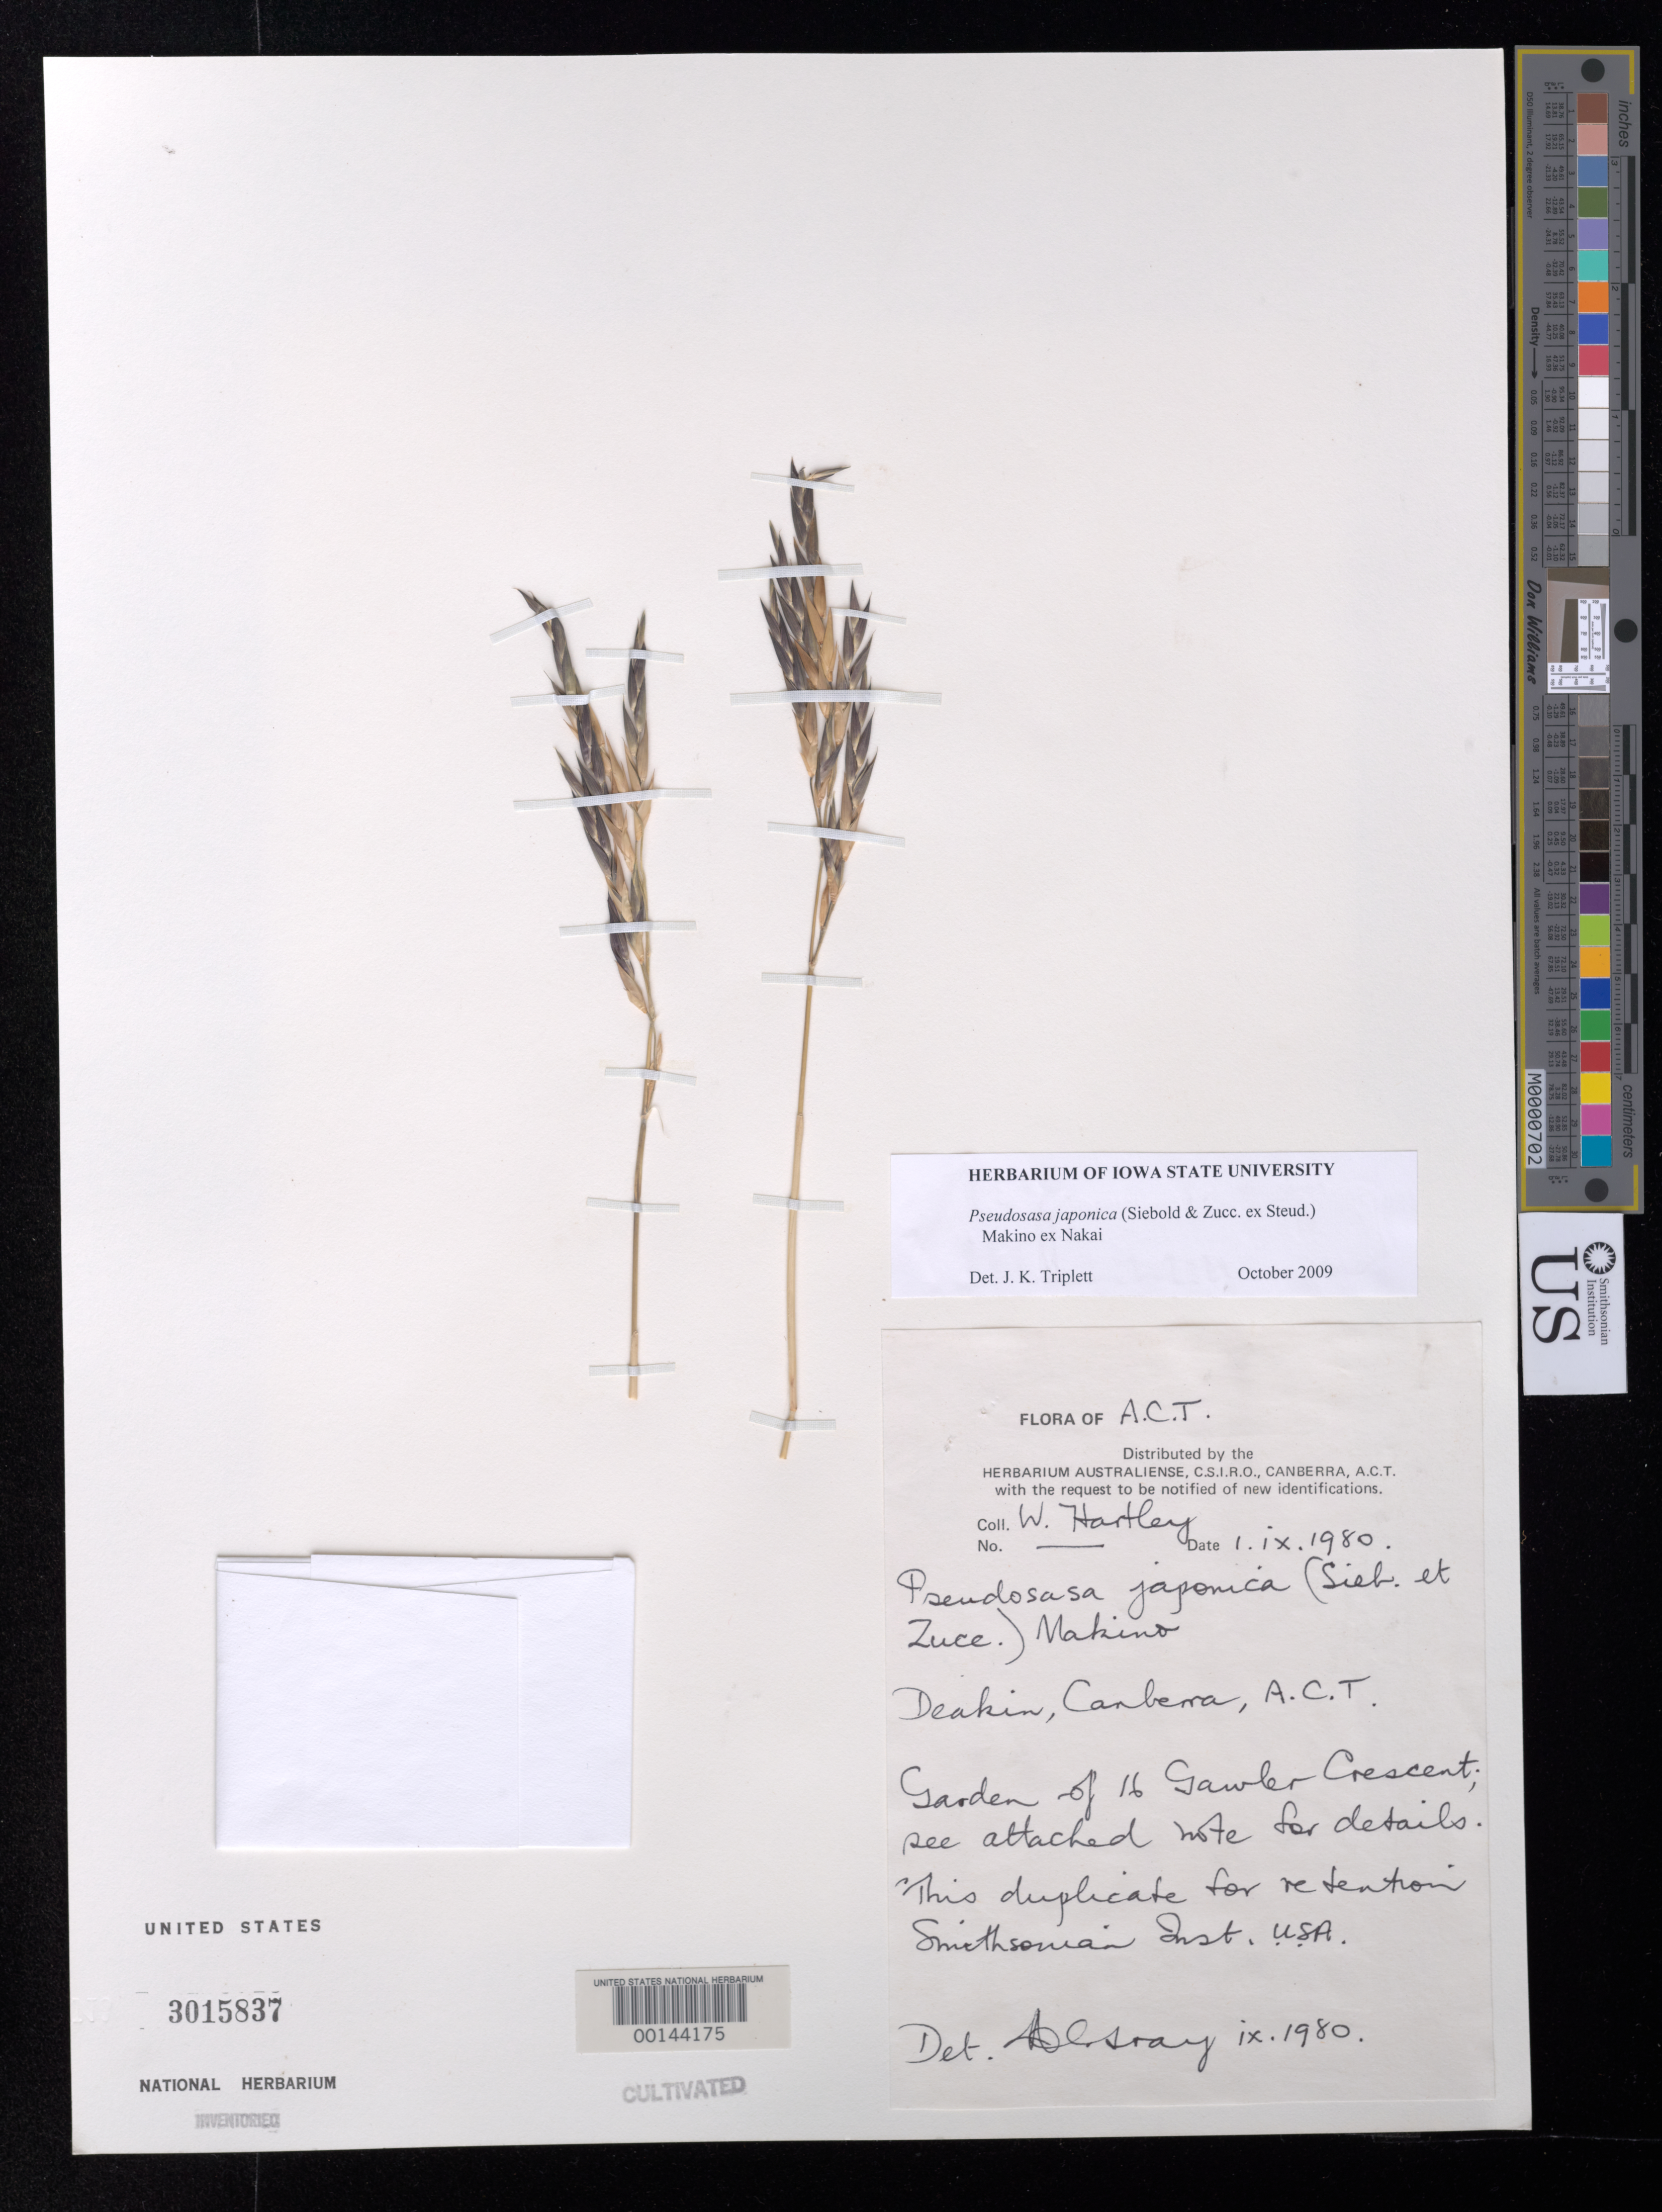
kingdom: Plantae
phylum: Tracheophyta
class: Liliopsida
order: Poales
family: Poaceae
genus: Pseudosasa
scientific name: Pseudosasa japonica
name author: (Siebold & Zucc. ex Steud.) Makino ex Nakai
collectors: W. Hartley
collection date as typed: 01 Sep 1980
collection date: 1980-09-01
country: Australia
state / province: Australian Capital Territory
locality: Canberra, deakin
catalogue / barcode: US 3015837